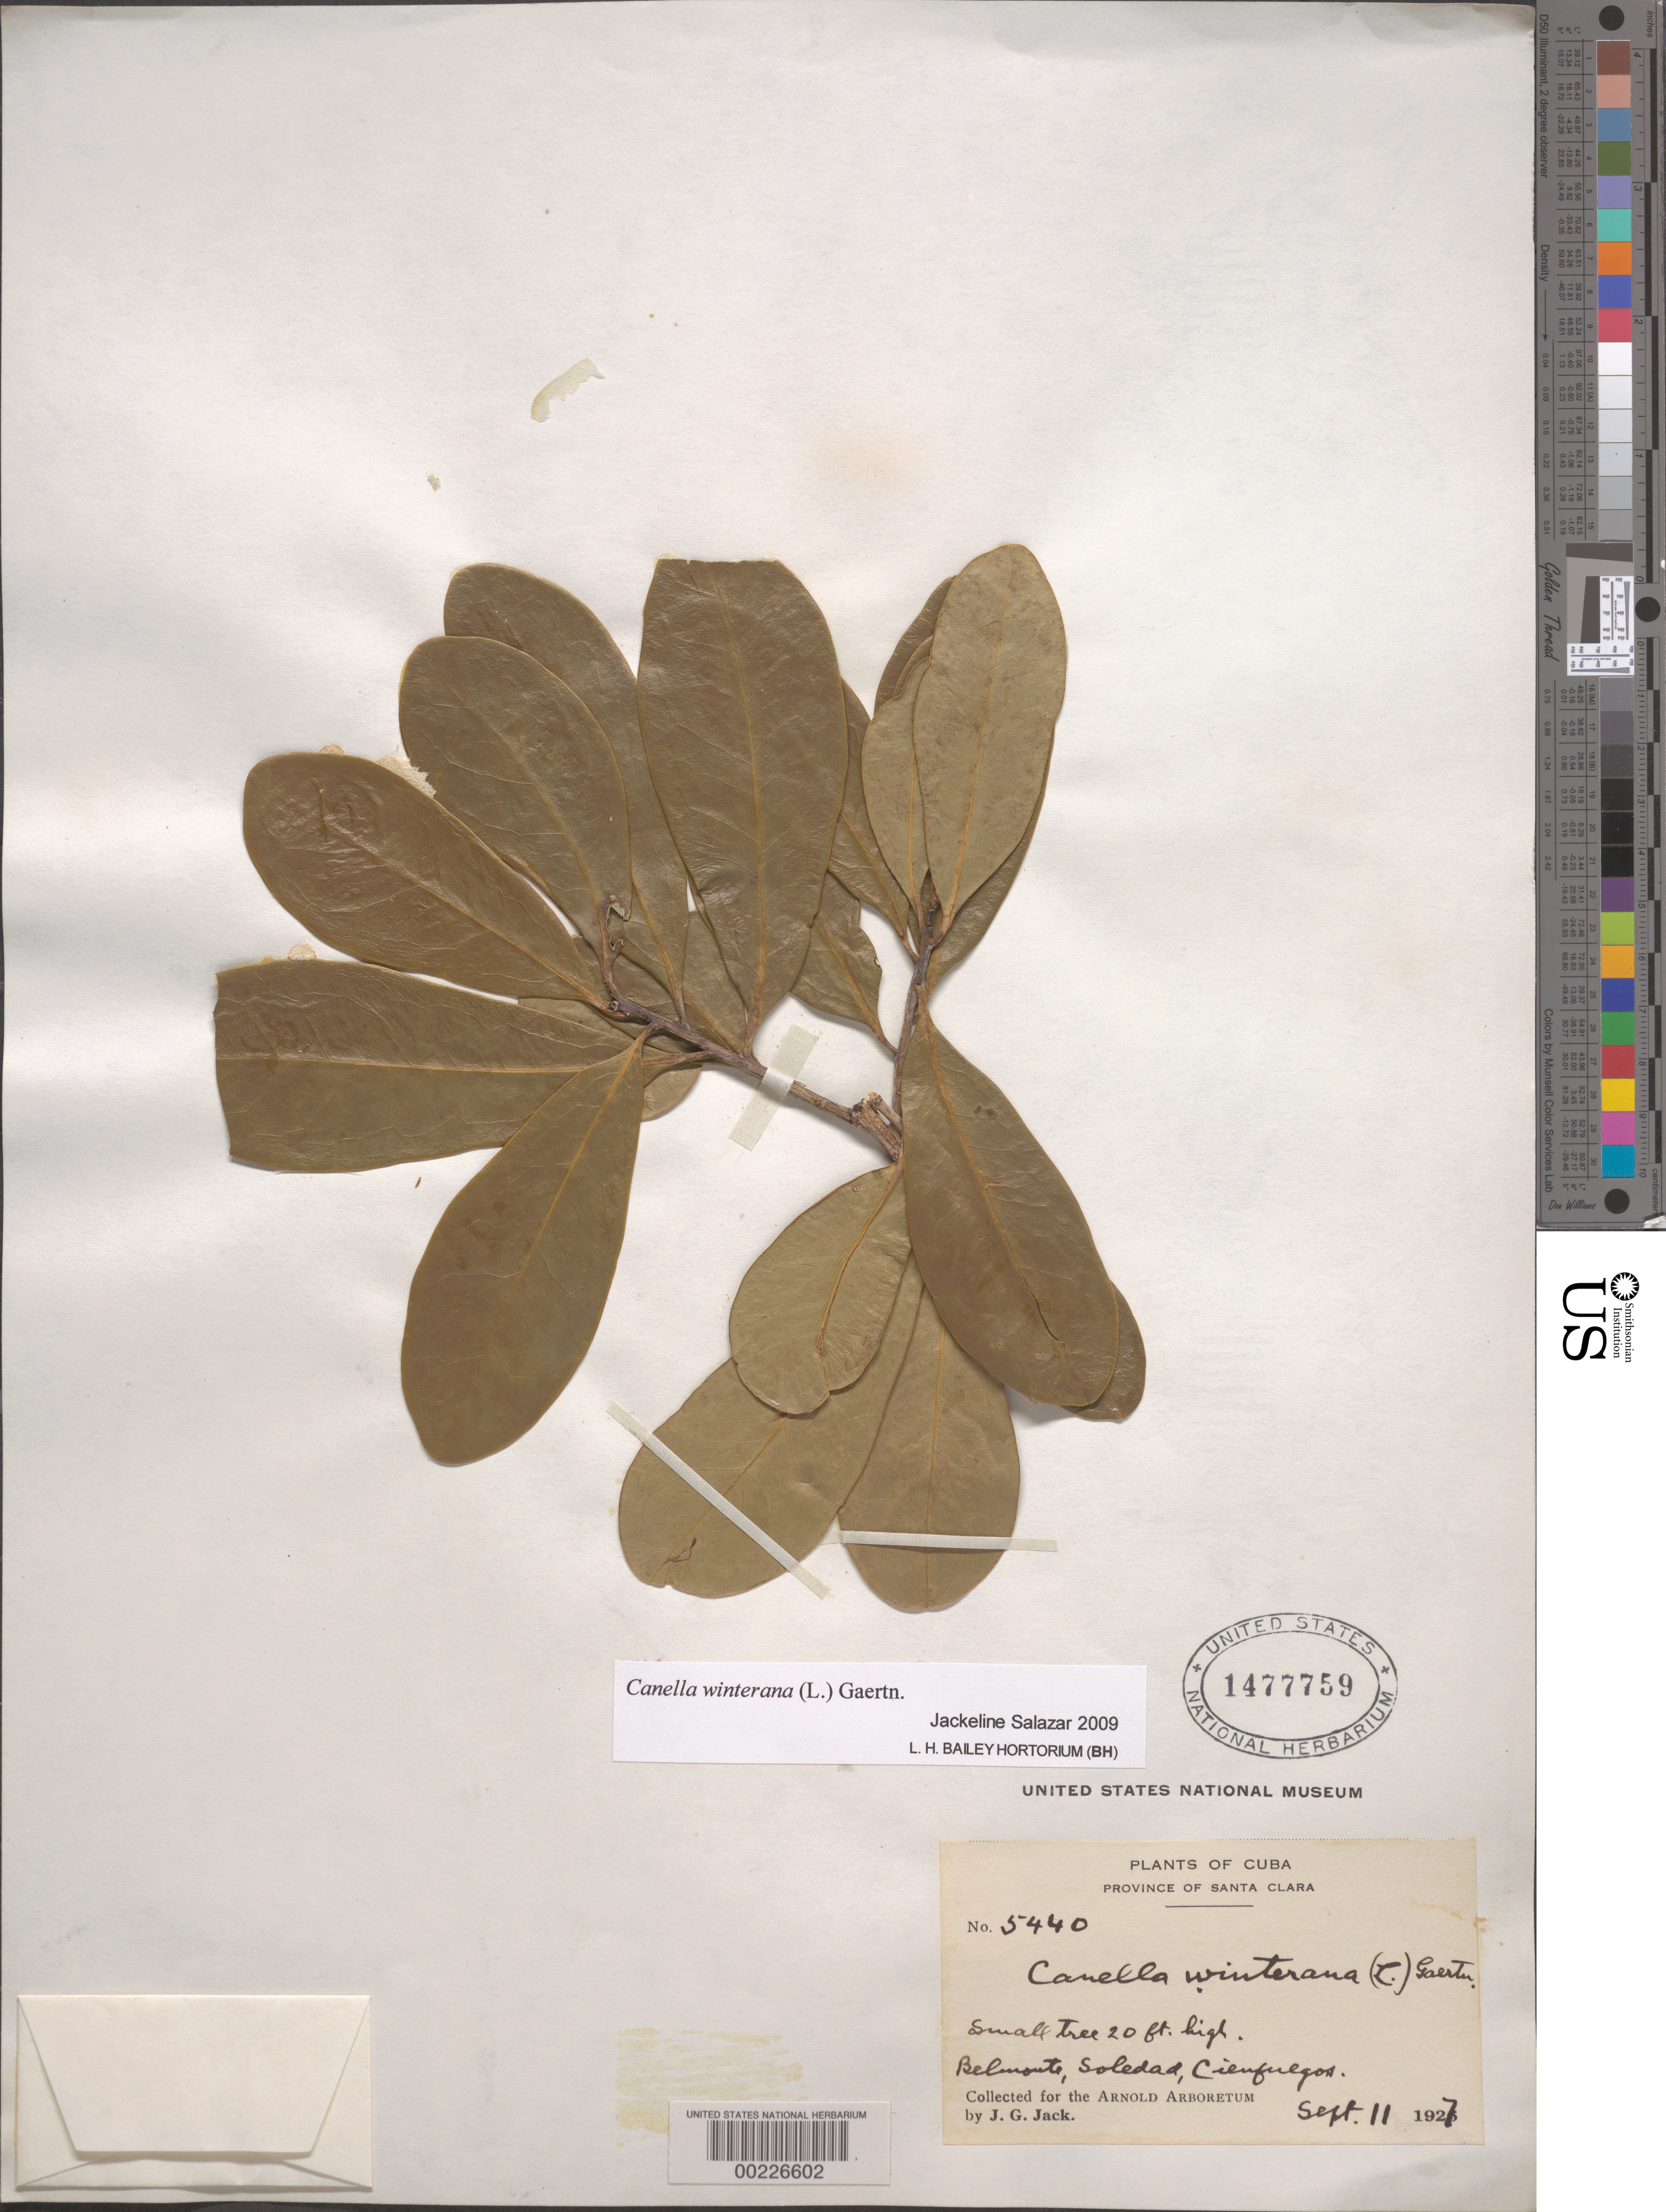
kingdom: Plantae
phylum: Tracheophyta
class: Magnoliopsida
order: Canellales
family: Canellaceae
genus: Canella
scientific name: Canella winterana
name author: (L.) Gaertn.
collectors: J. G. Jack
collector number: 5440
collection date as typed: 11 Sep 1927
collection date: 1927-09-11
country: Cuba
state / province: Las Villas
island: Greater Antilles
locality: Belmonte, soledad, cienfuegos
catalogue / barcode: US 1477759